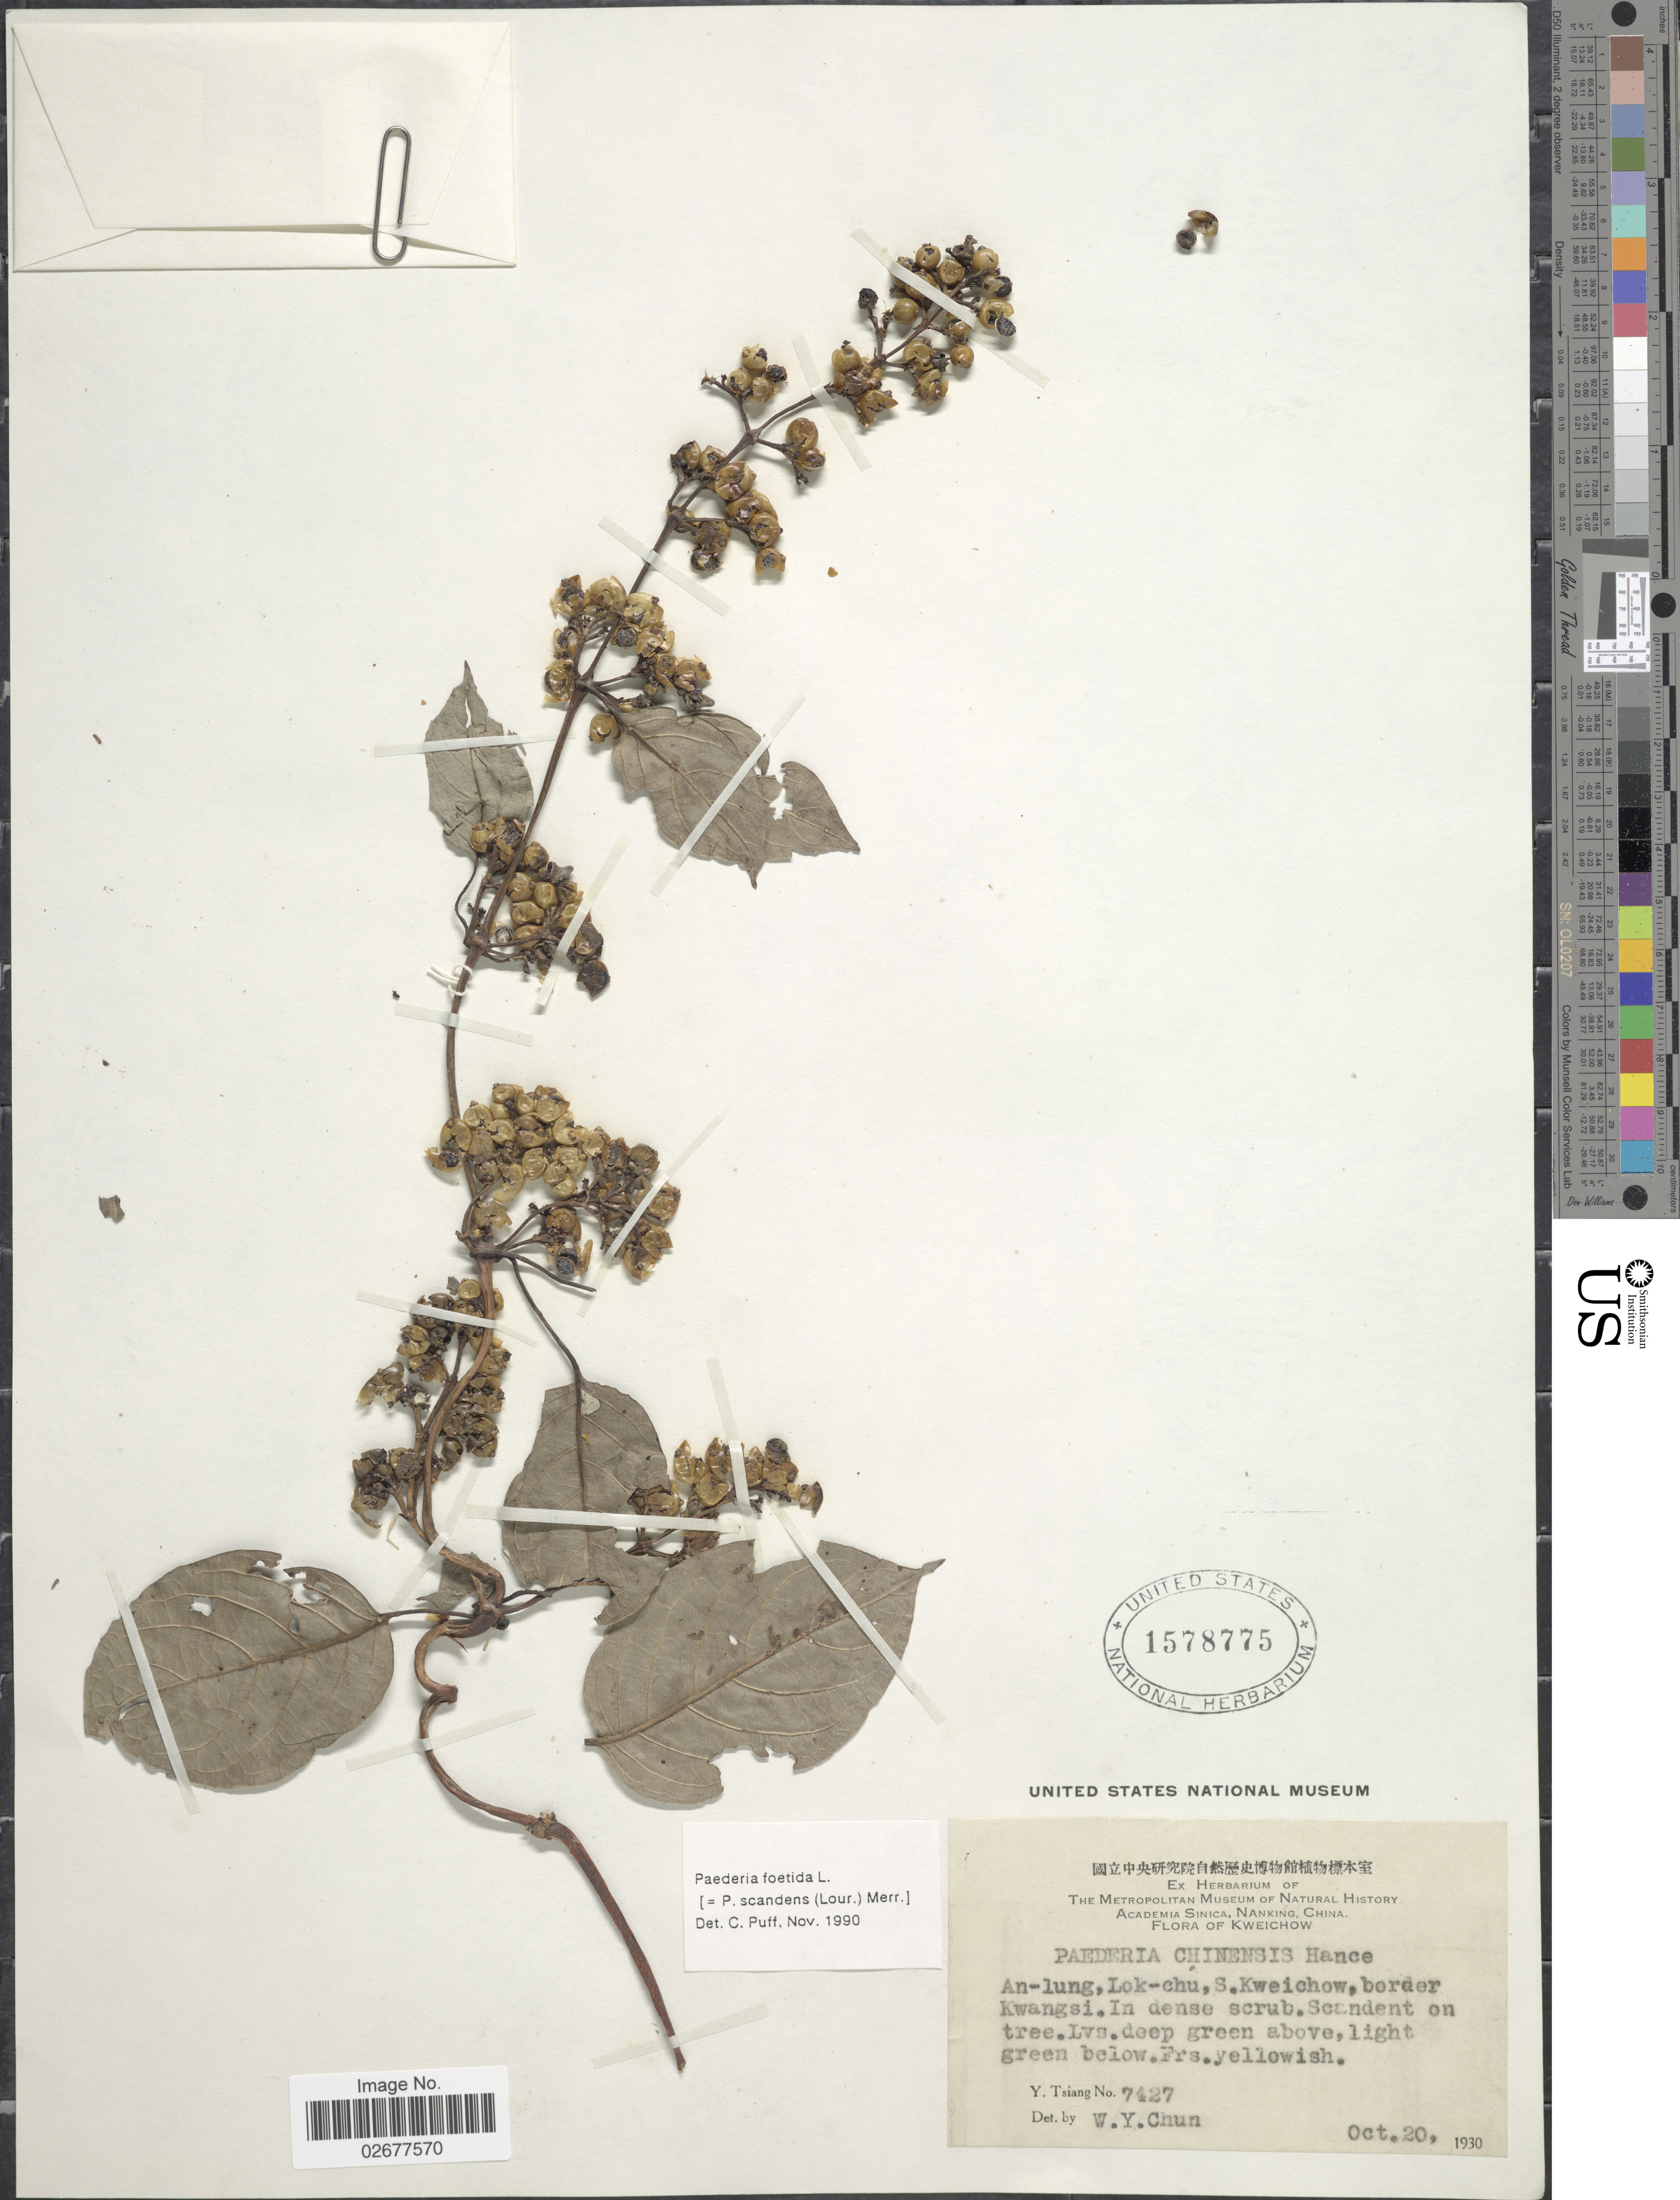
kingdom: Plantae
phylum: Tracheophyta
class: Magnoliopsida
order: Gentianales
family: Rubiaceae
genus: Paederia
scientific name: Paederia foetida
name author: Wall.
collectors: Y. Tsiang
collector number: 7427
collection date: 1930-10-20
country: China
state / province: Guizhou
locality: Kweichow. An-lung, Lok-chu, S.Kweichow, border Kwangsi.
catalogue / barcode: US 1578775